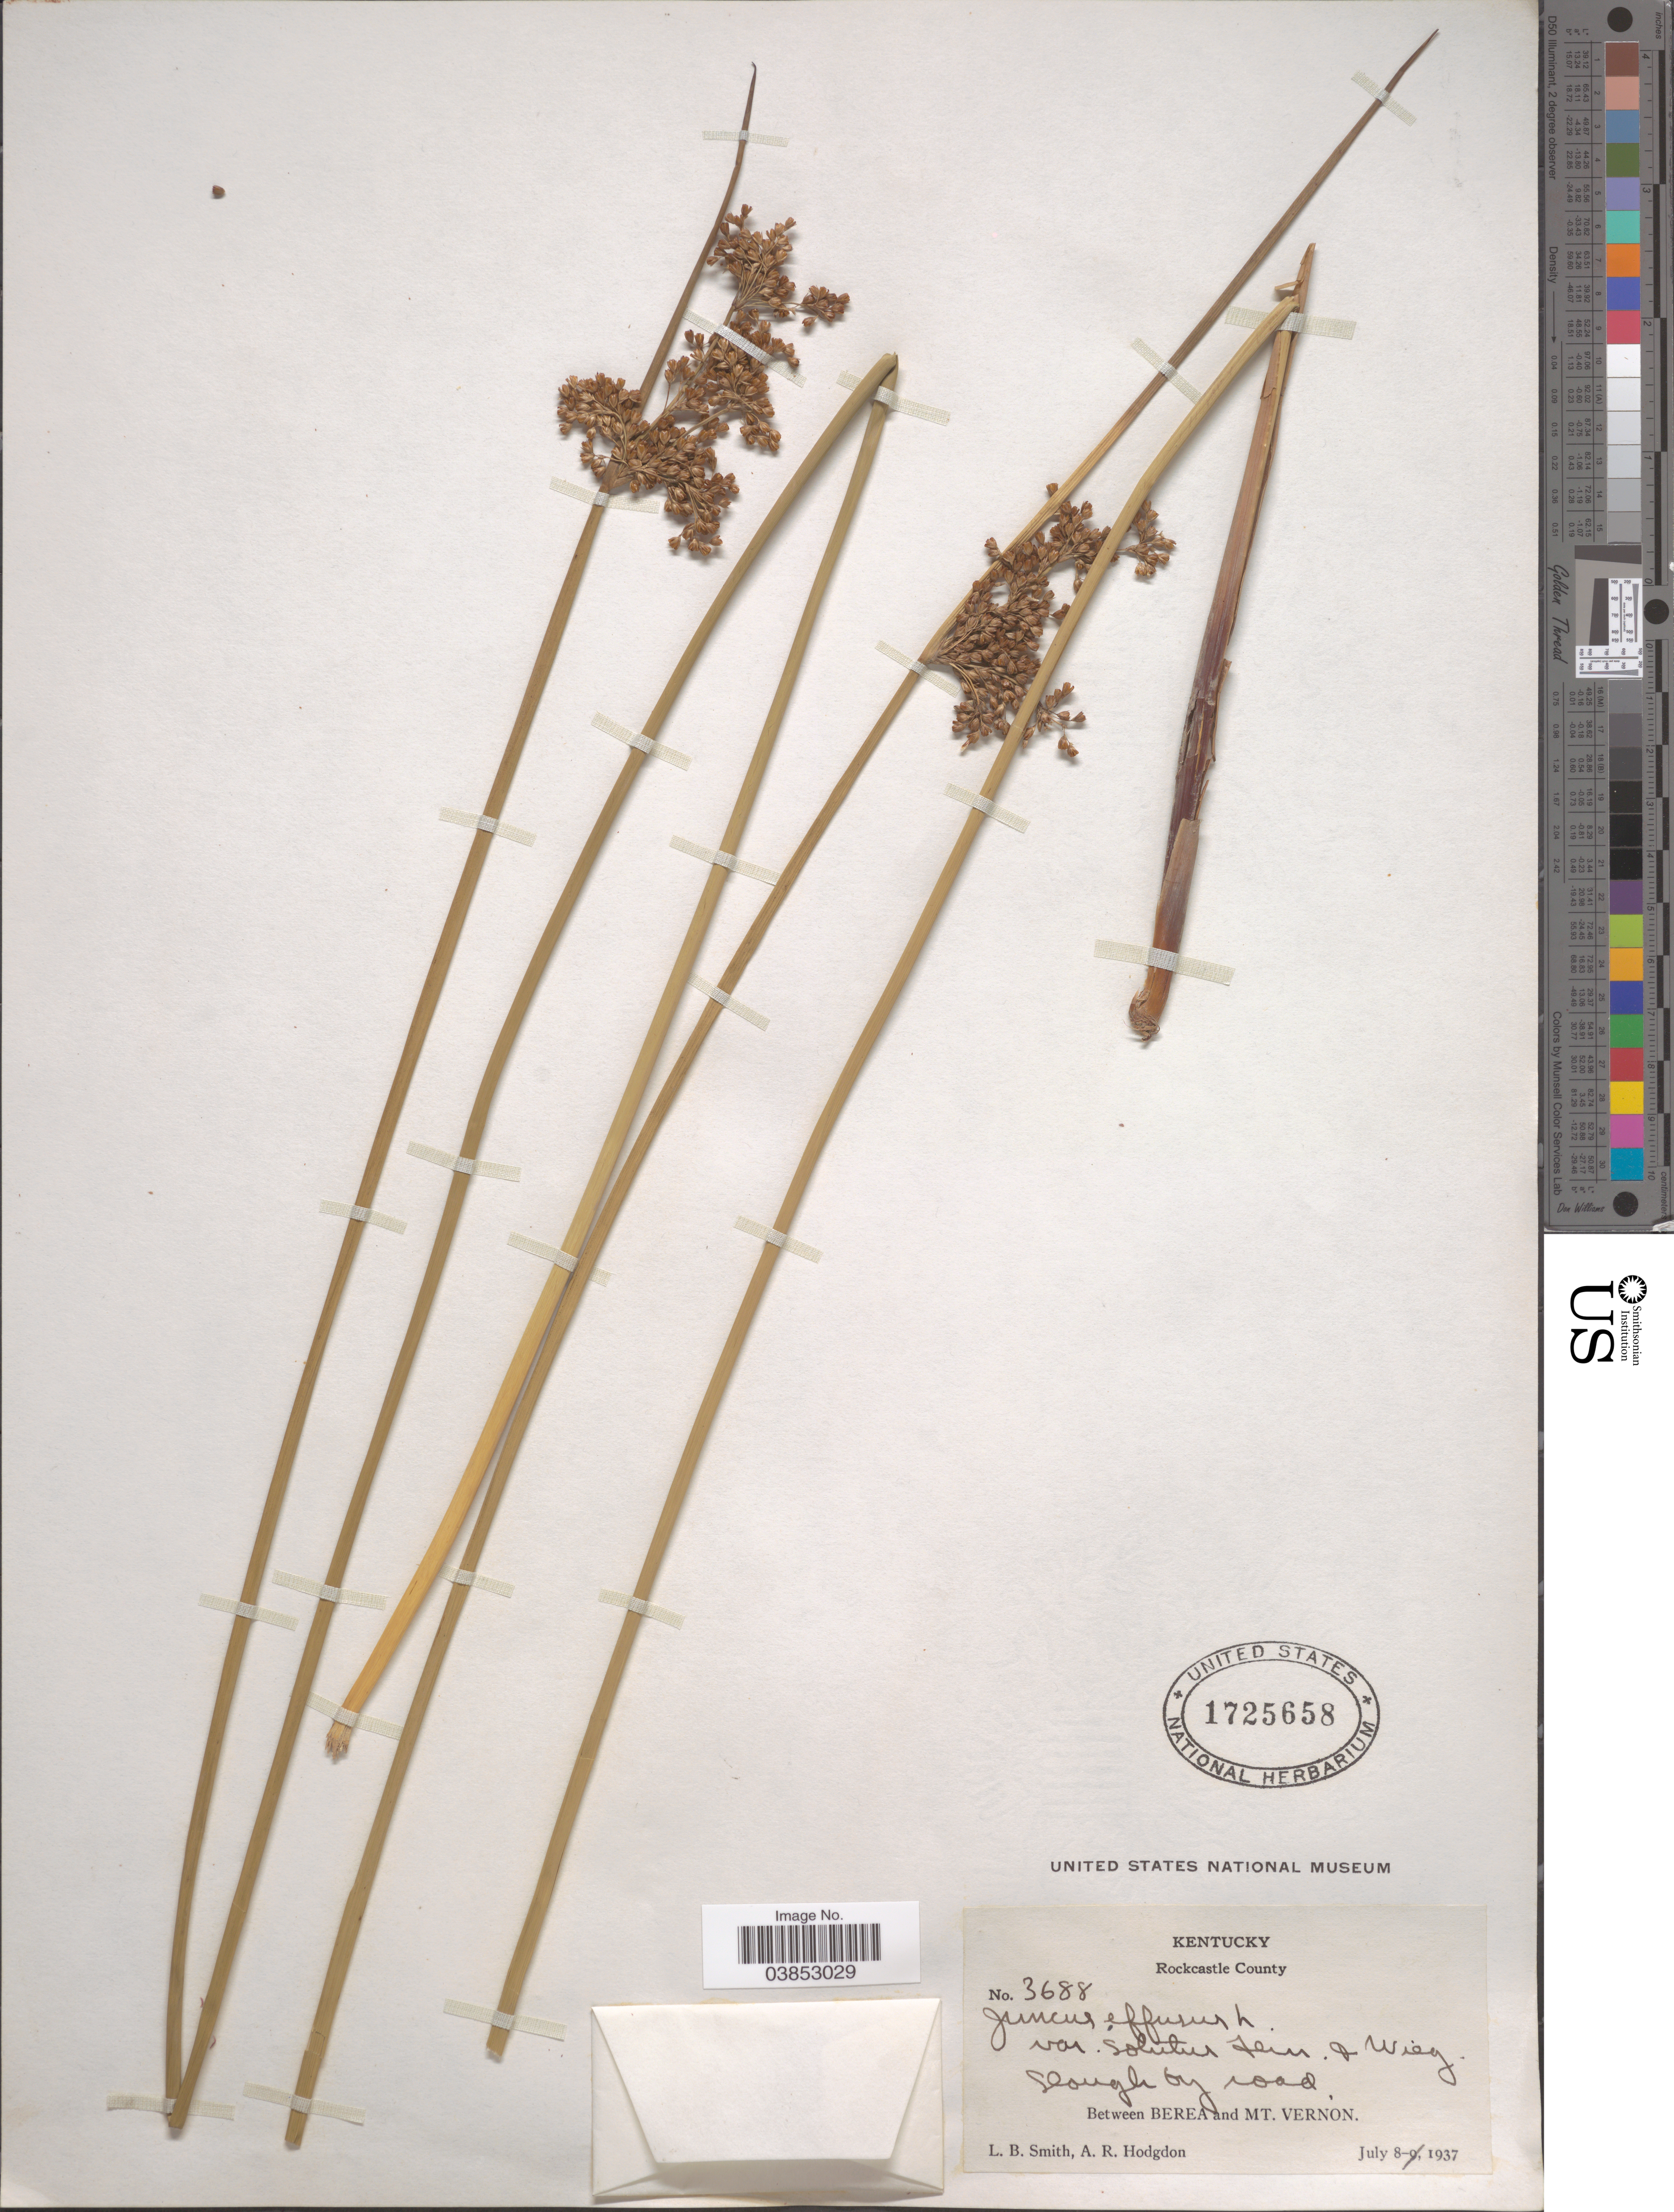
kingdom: Plantae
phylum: Tracheophyta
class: Liliopsida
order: Poales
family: Juncaceae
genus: Juncus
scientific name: Juncus effusus var. solutus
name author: Fernald & Wiegand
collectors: L. Smith & A. R. Hodgdon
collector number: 3688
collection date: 1937-07-08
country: United States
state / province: Kentucky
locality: Rockcastle County. Slough by road. Between Berea and Mt. Vernon.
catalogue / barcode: US 1725658